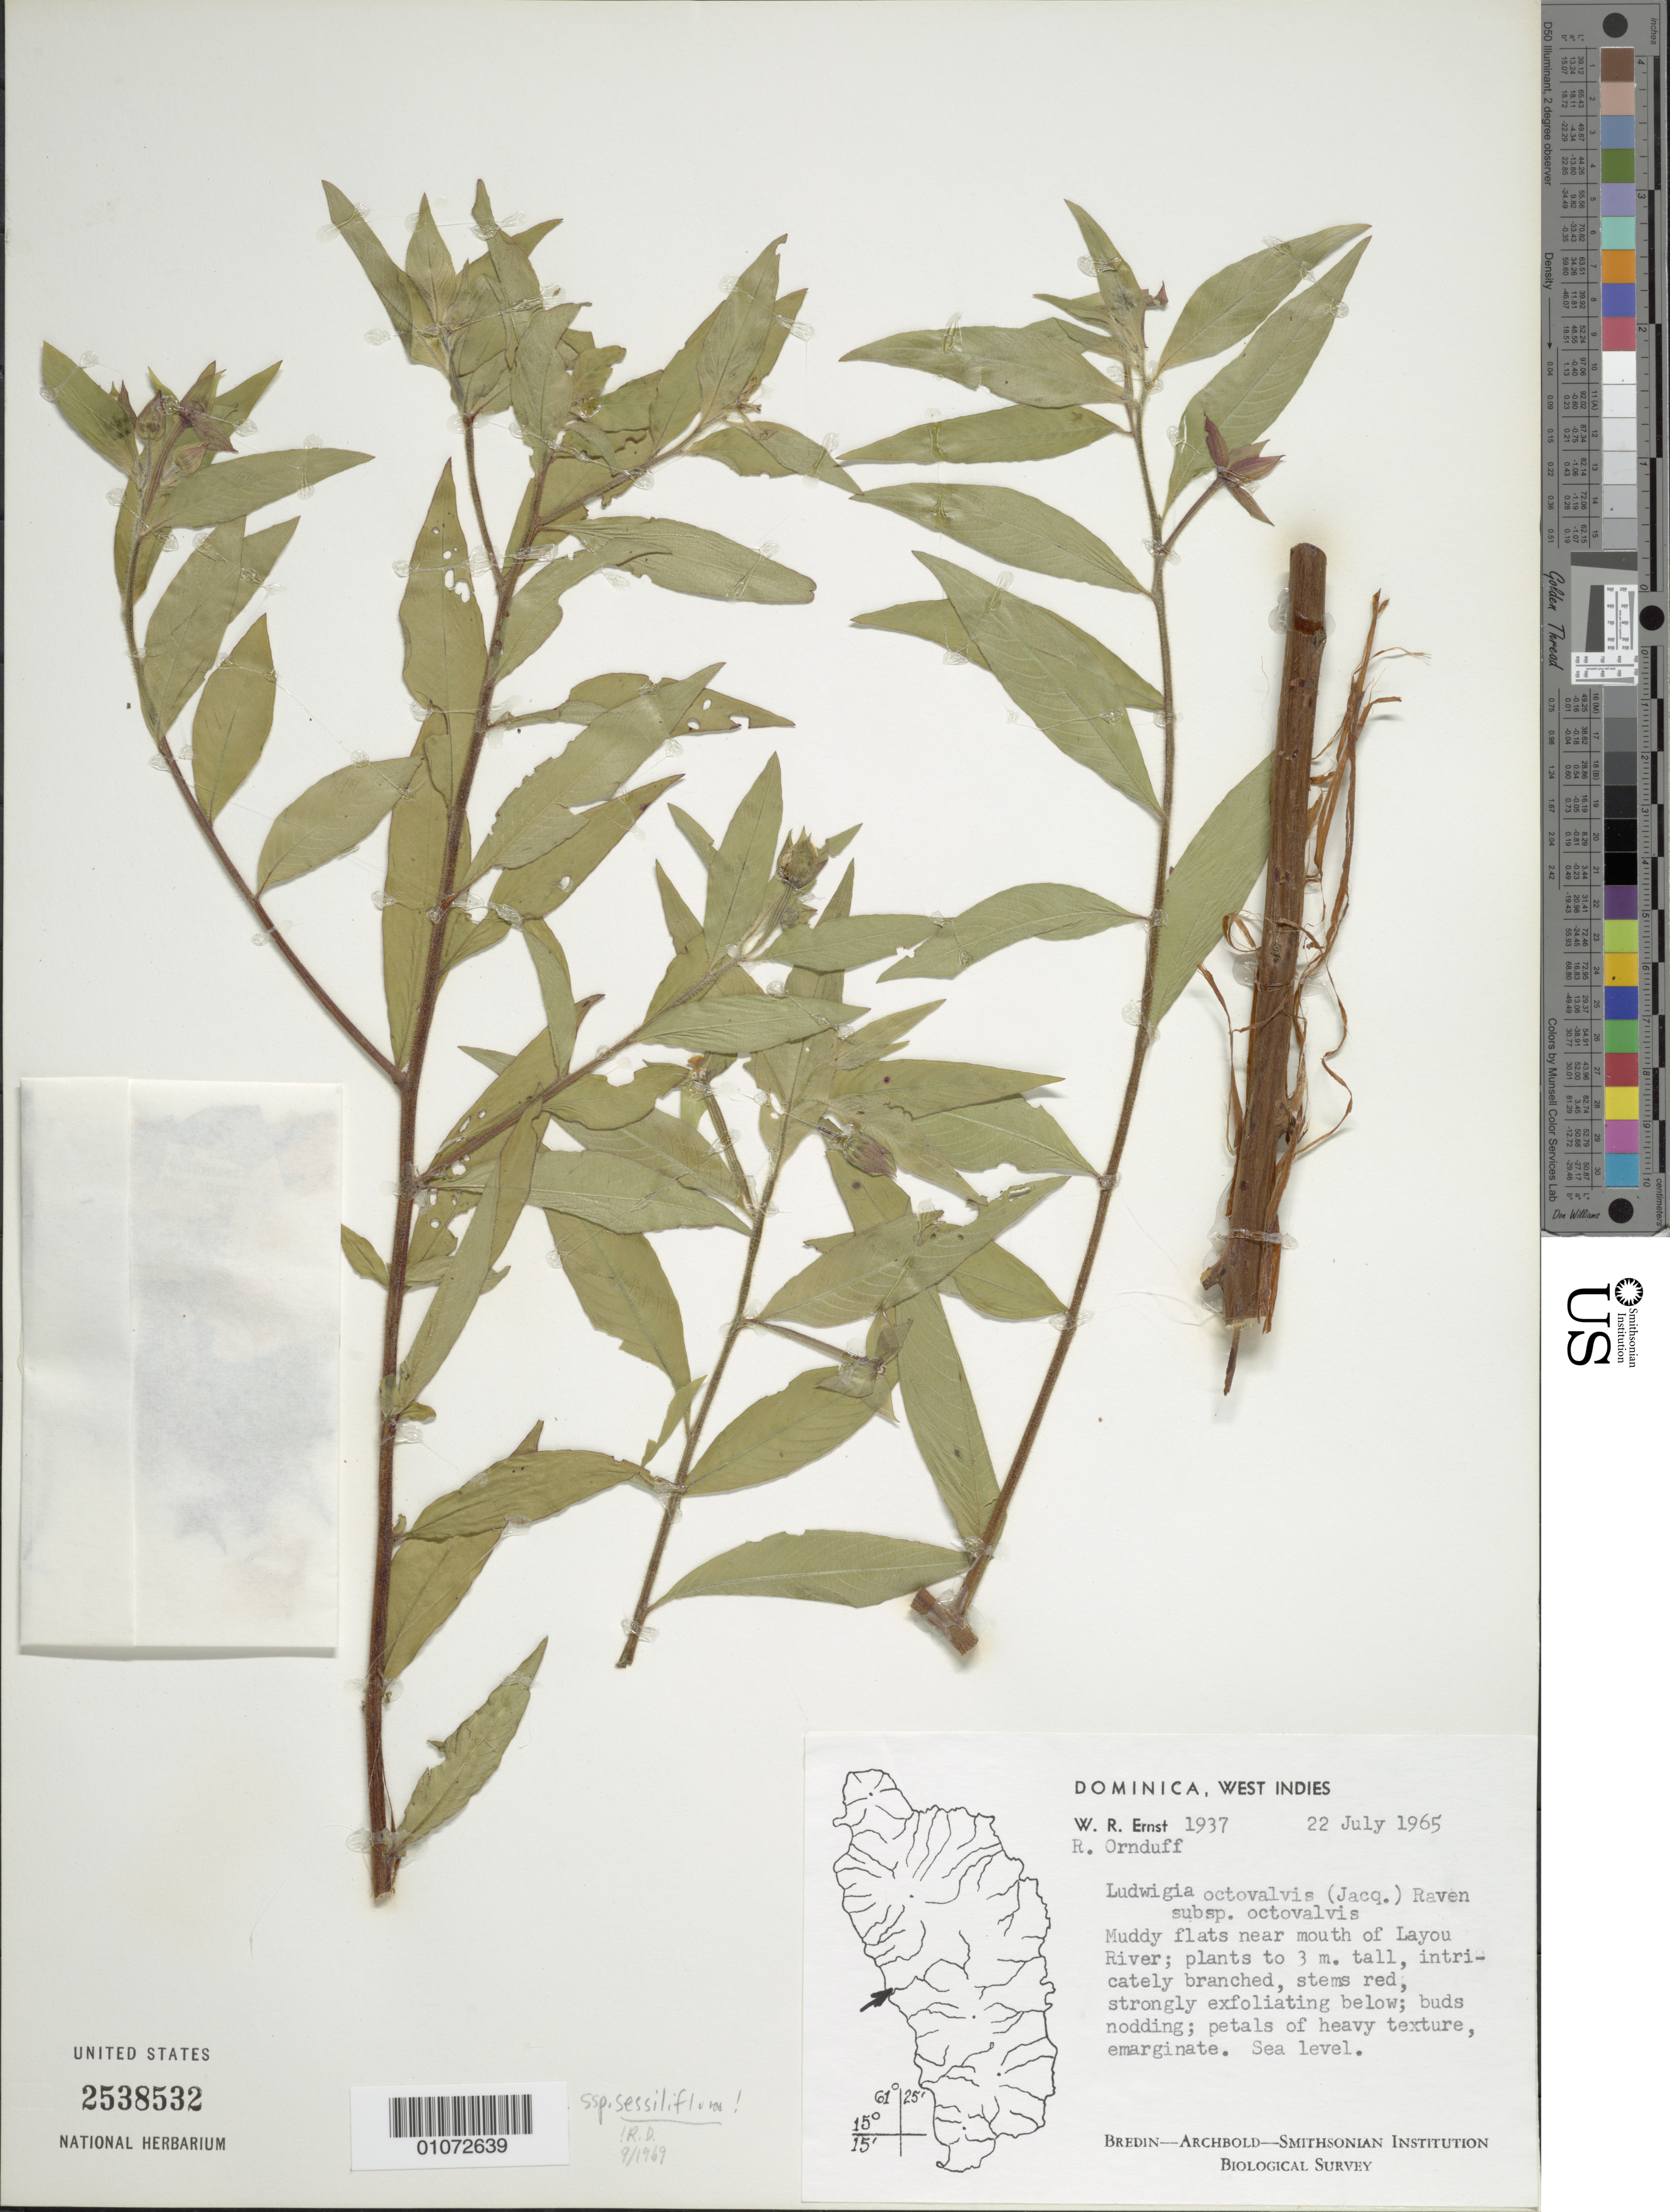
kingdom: Plantae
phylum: Tracheophyta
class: Magnoliopsida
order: Myrtales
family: Onagraceae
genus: Ludwigia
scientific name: Ludwigia octovalvis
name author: (Jacq.) P.H. Raven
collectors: W. R. Ernst & R. Ornduff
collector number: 1937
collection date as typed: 22 Jul 1965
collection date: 1965-07-22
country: Dominica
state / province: St. Joseph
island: Dominica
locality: Muddy flats near mouth of Layou River.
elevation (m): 0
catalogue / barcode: US 2538532